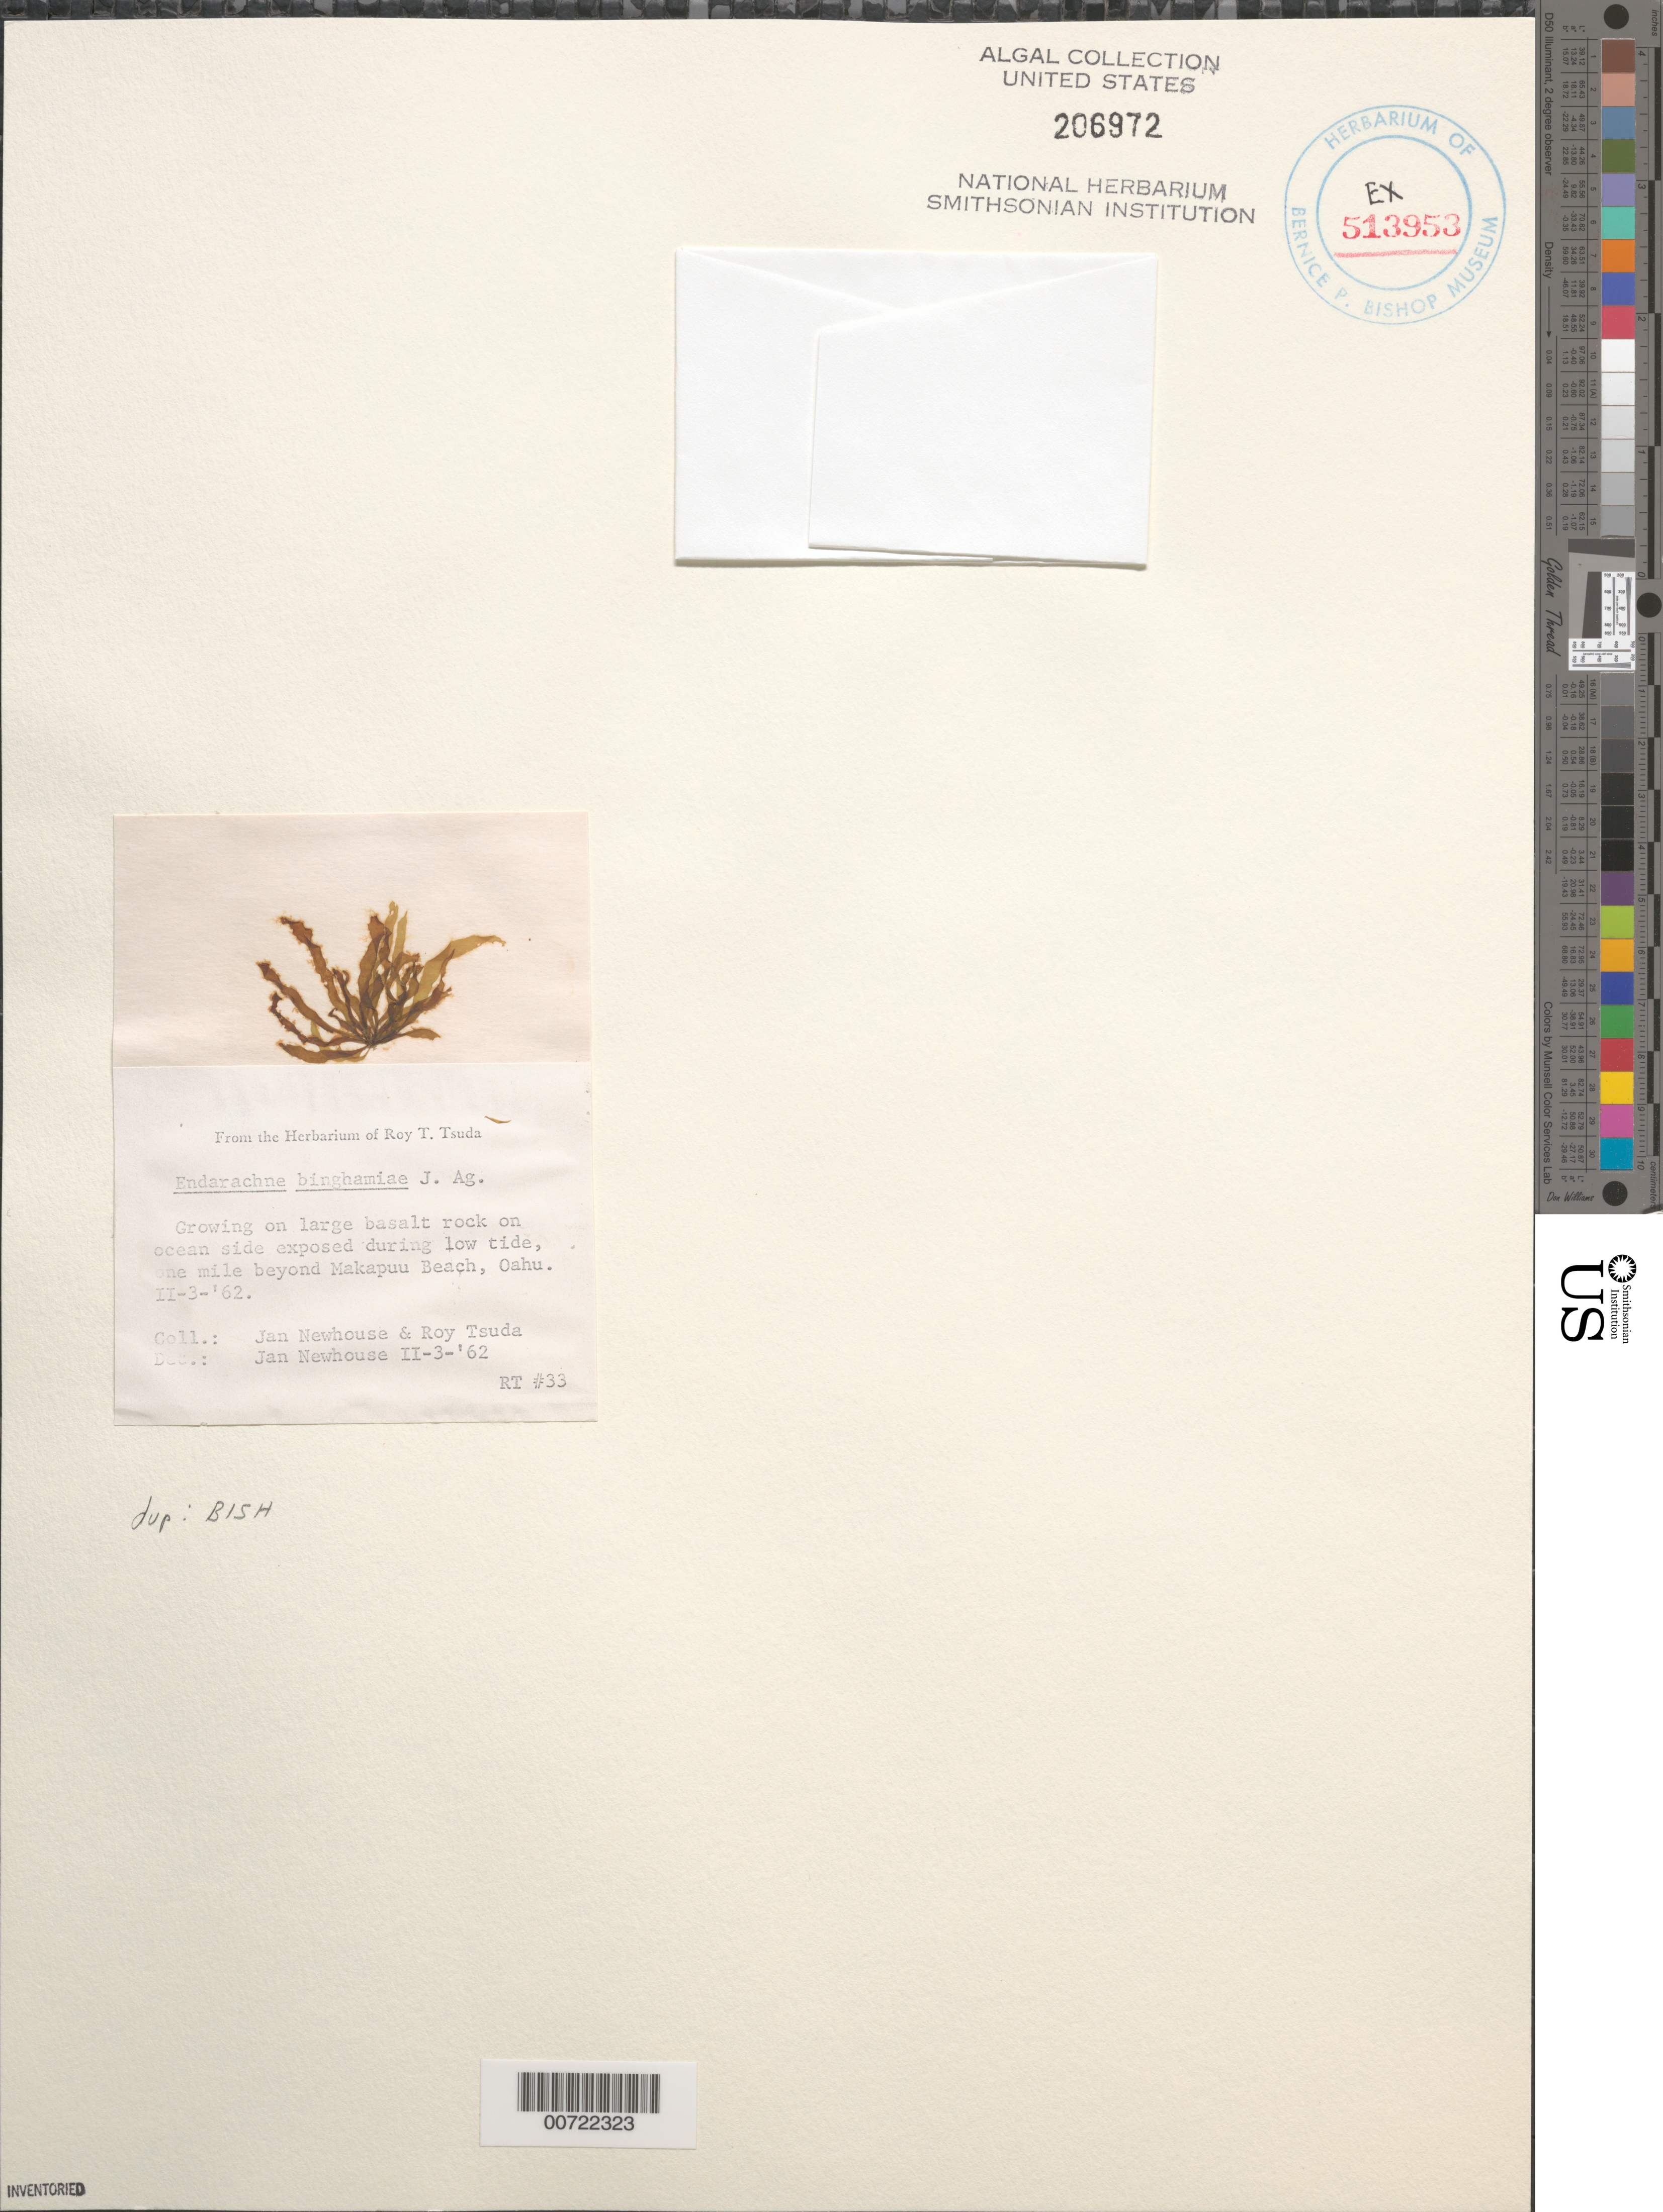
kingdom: Chromista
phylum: Ochrophyta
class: Phaeophyceae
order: Scytosiphonales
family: Scytosiphonaceae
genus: Petalonia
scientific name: Petalonia binghamiae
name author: (J. Agardh) K.L.Vinogr.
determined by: Algae name updating Project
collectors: W. J. Newhouse & R. Tsuda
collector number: RT 33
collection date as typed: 03 Feb 1962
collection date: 1962-02-03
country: United States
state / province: Hawaii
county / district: Honolulu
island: Oahu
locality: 1 mile beyond Makapuu Beach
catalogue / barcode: US 206972